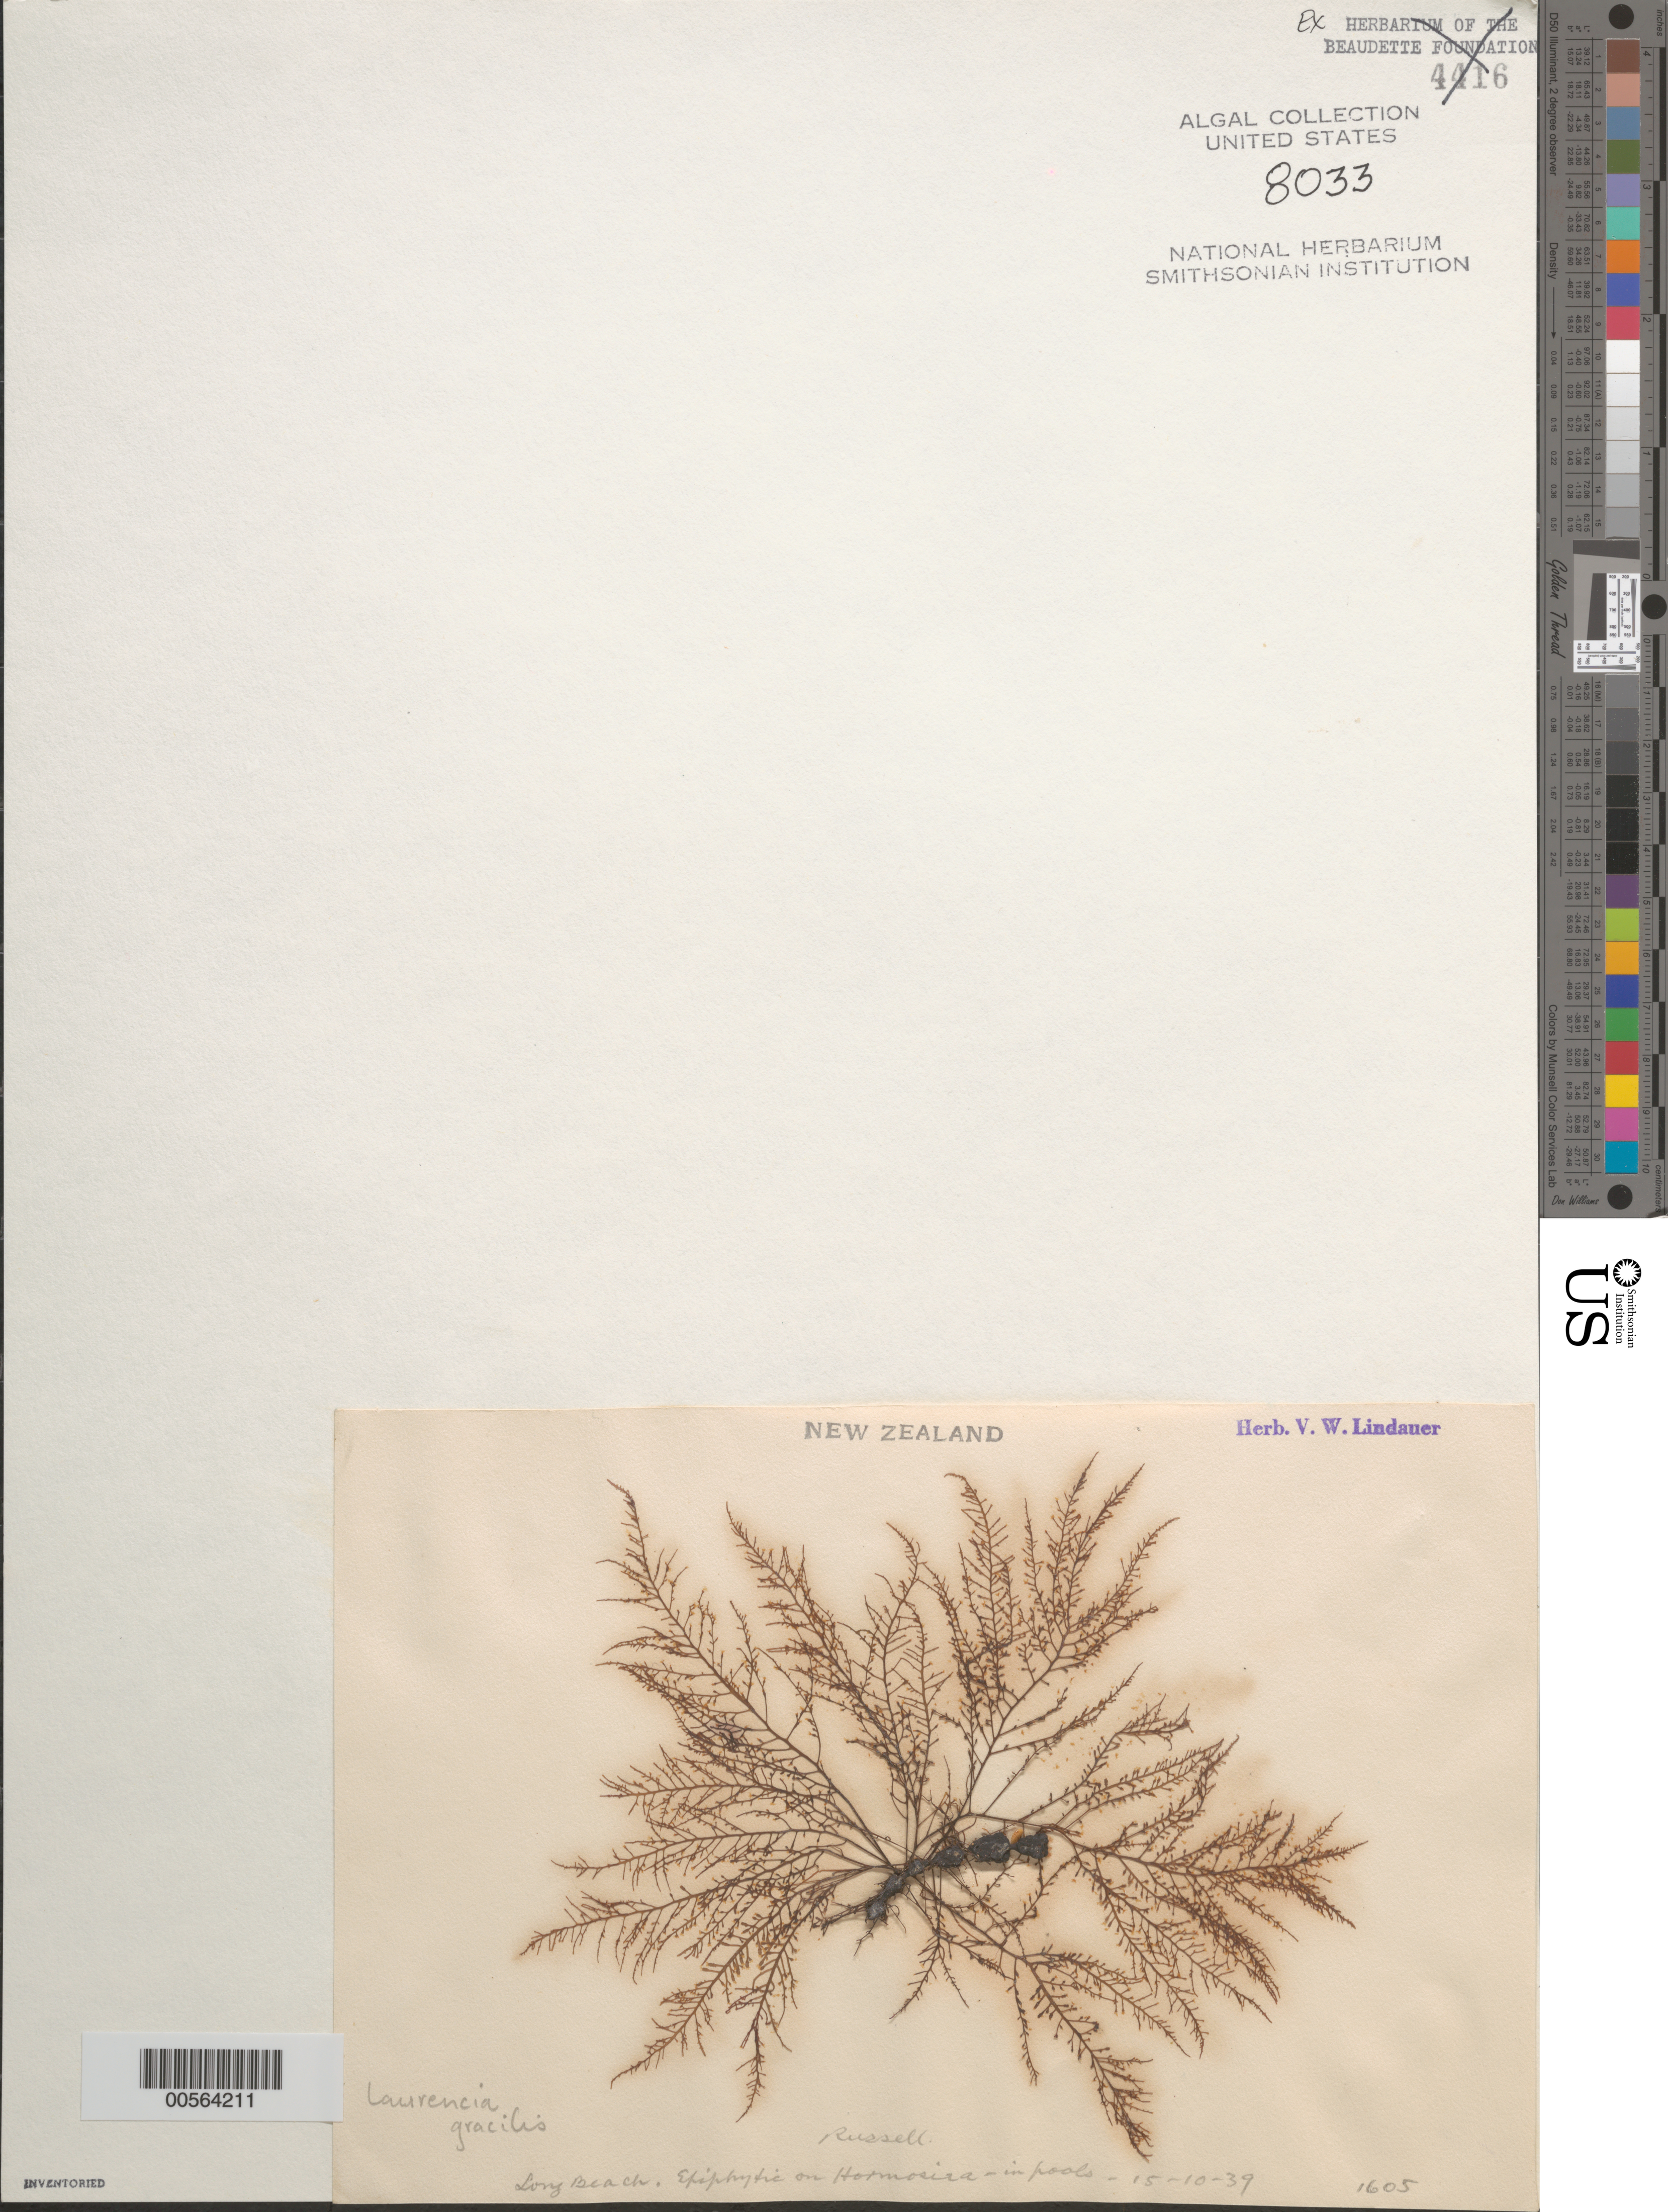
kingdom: Plantae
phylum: Rhodophyta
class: Florideophyceae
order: Ceramiales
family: Rhodomelaceae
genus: Laurencia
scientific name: Laurencia gracilis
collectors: V. Lindauer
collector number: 1605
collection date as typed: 15 Oct 1939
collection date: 1939-10-15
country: New Zealand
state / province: Northland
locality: Long beach, russell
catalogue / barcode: US 8033